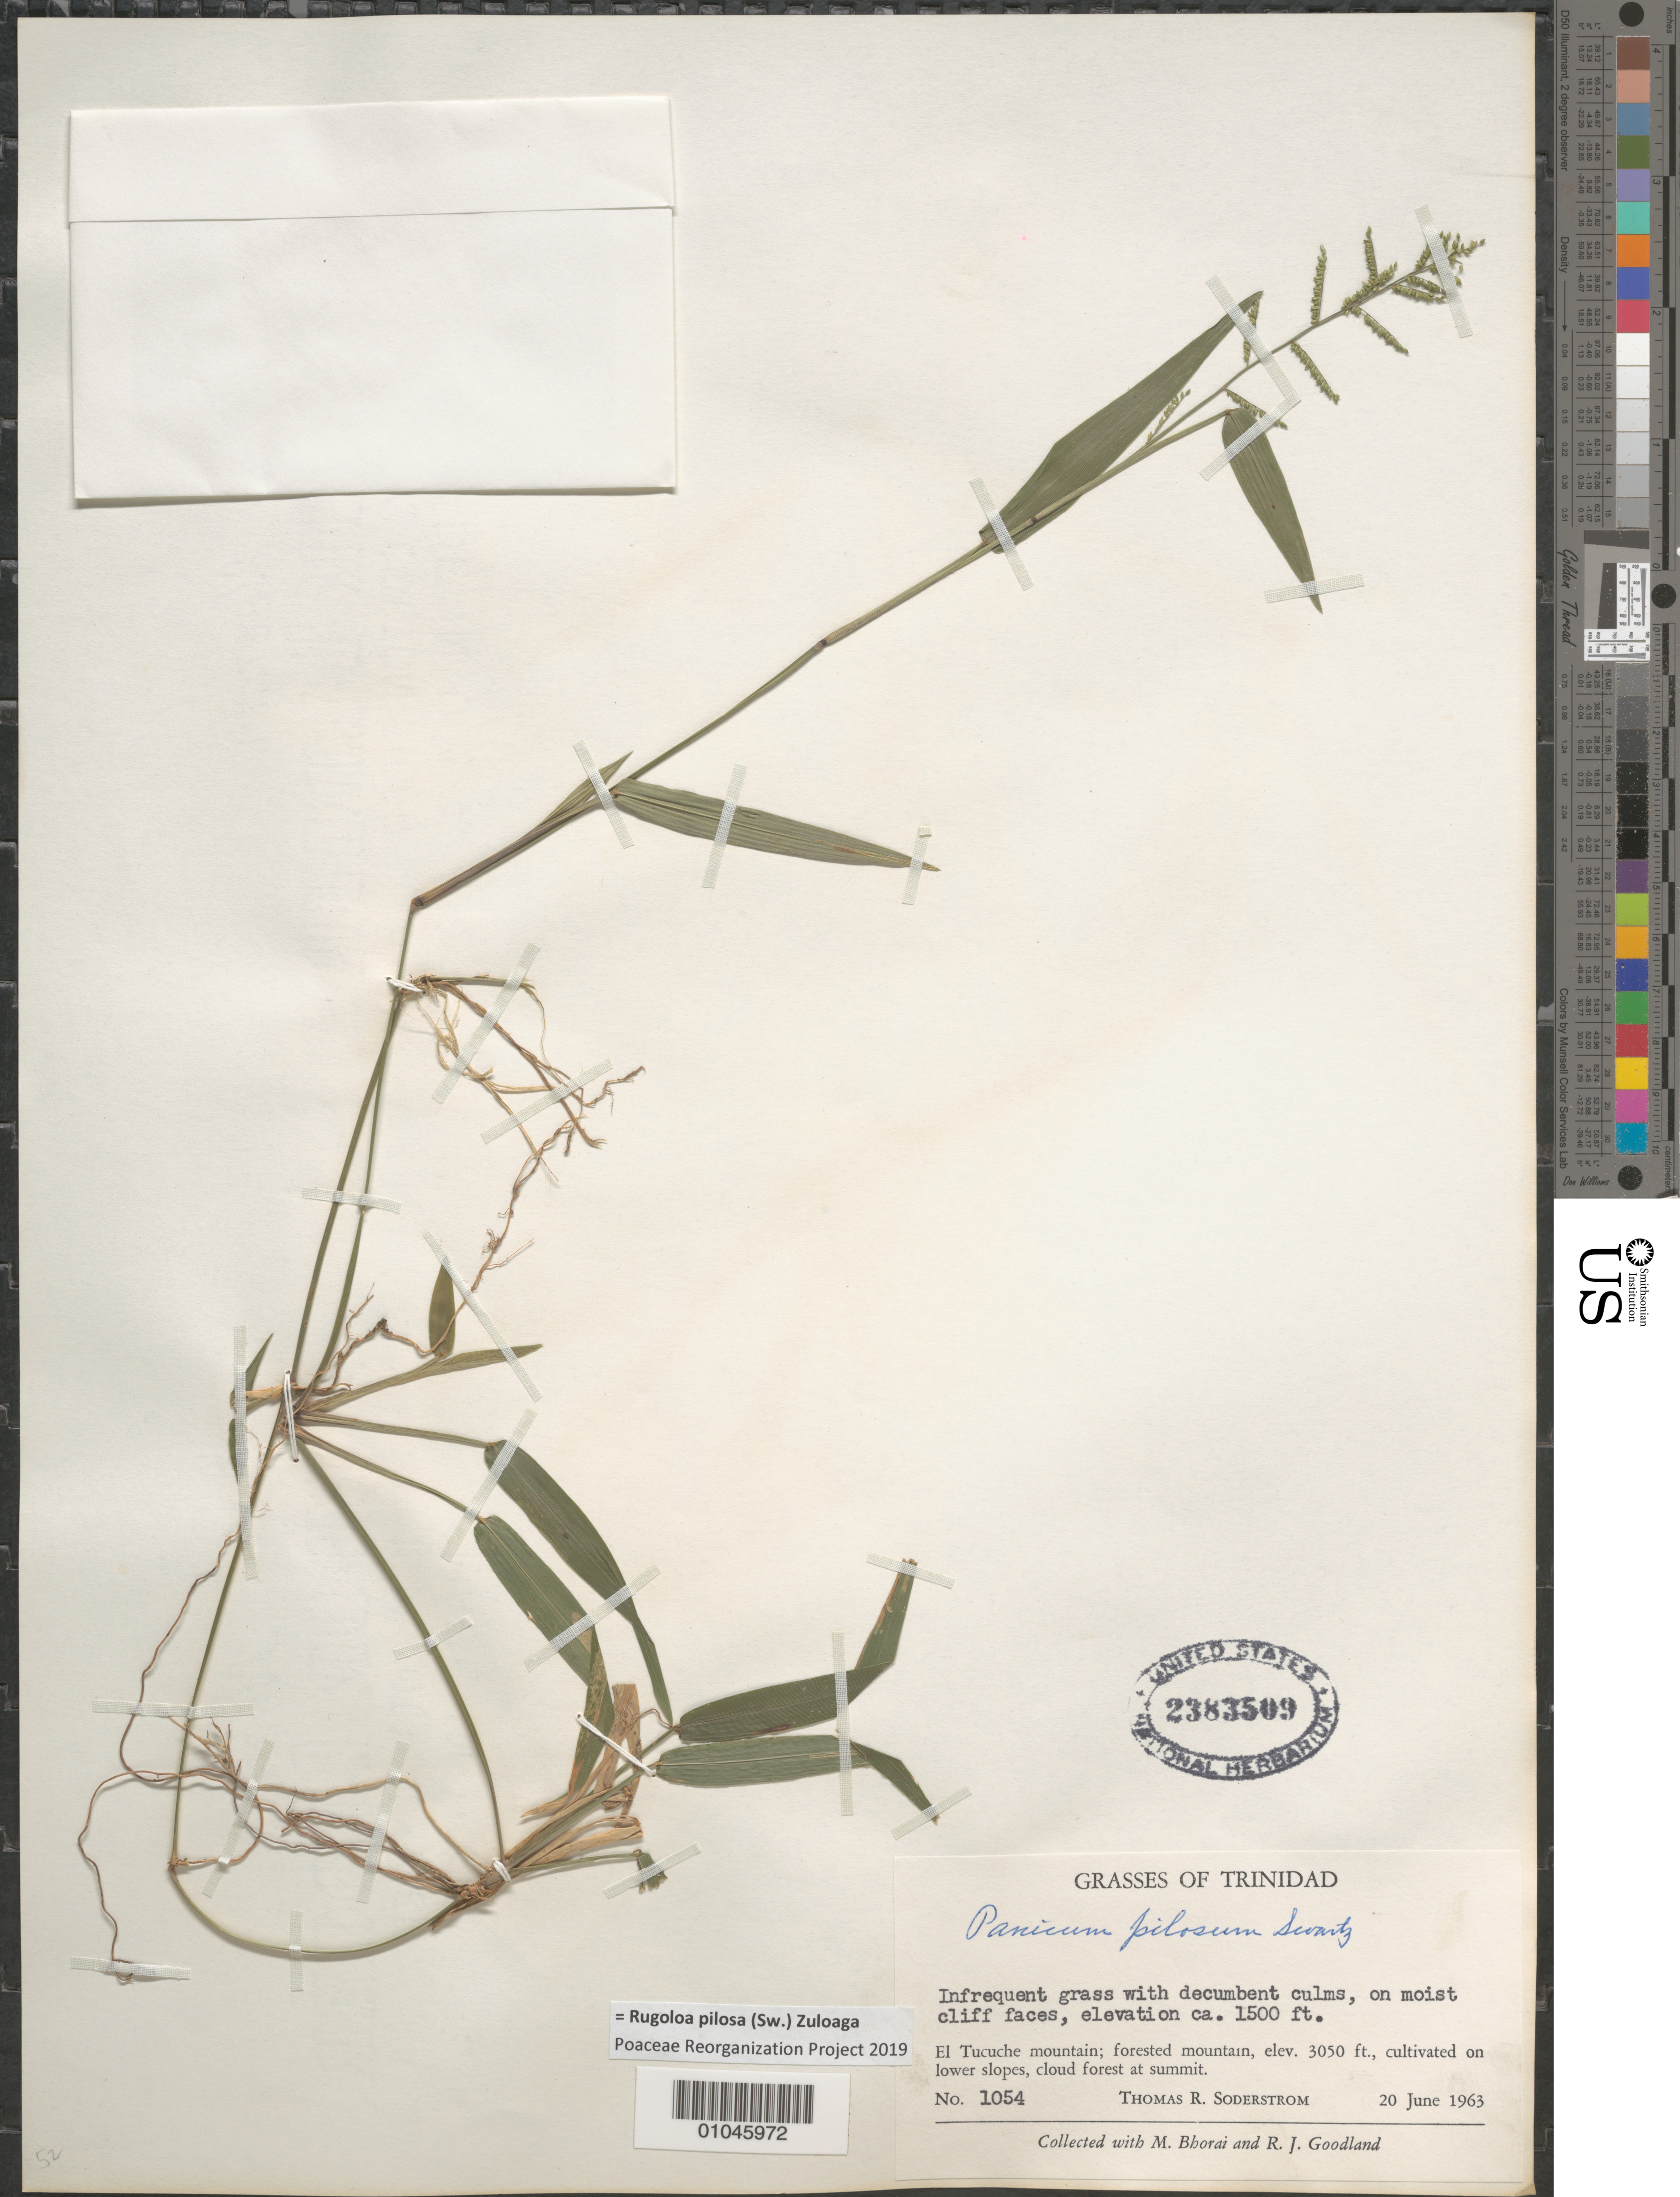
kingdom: Plantae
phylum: Tracheophyta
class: Liliopsida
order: Poales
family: Poaceae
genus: Panicum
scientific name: Panicum pilosum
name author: Sw.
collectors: T. R. Soderstrom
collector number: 1054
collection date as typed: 20 Jun 1963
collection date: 1963-06-20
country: Trinidad and Tobago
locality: Infrequent grass with decumbent culms, on moist cliff faces. El Tucuche Mts. forested mountain. Cultivated on lower slopes. cloud forest at summit.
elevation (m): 457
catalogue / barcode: US 2383509